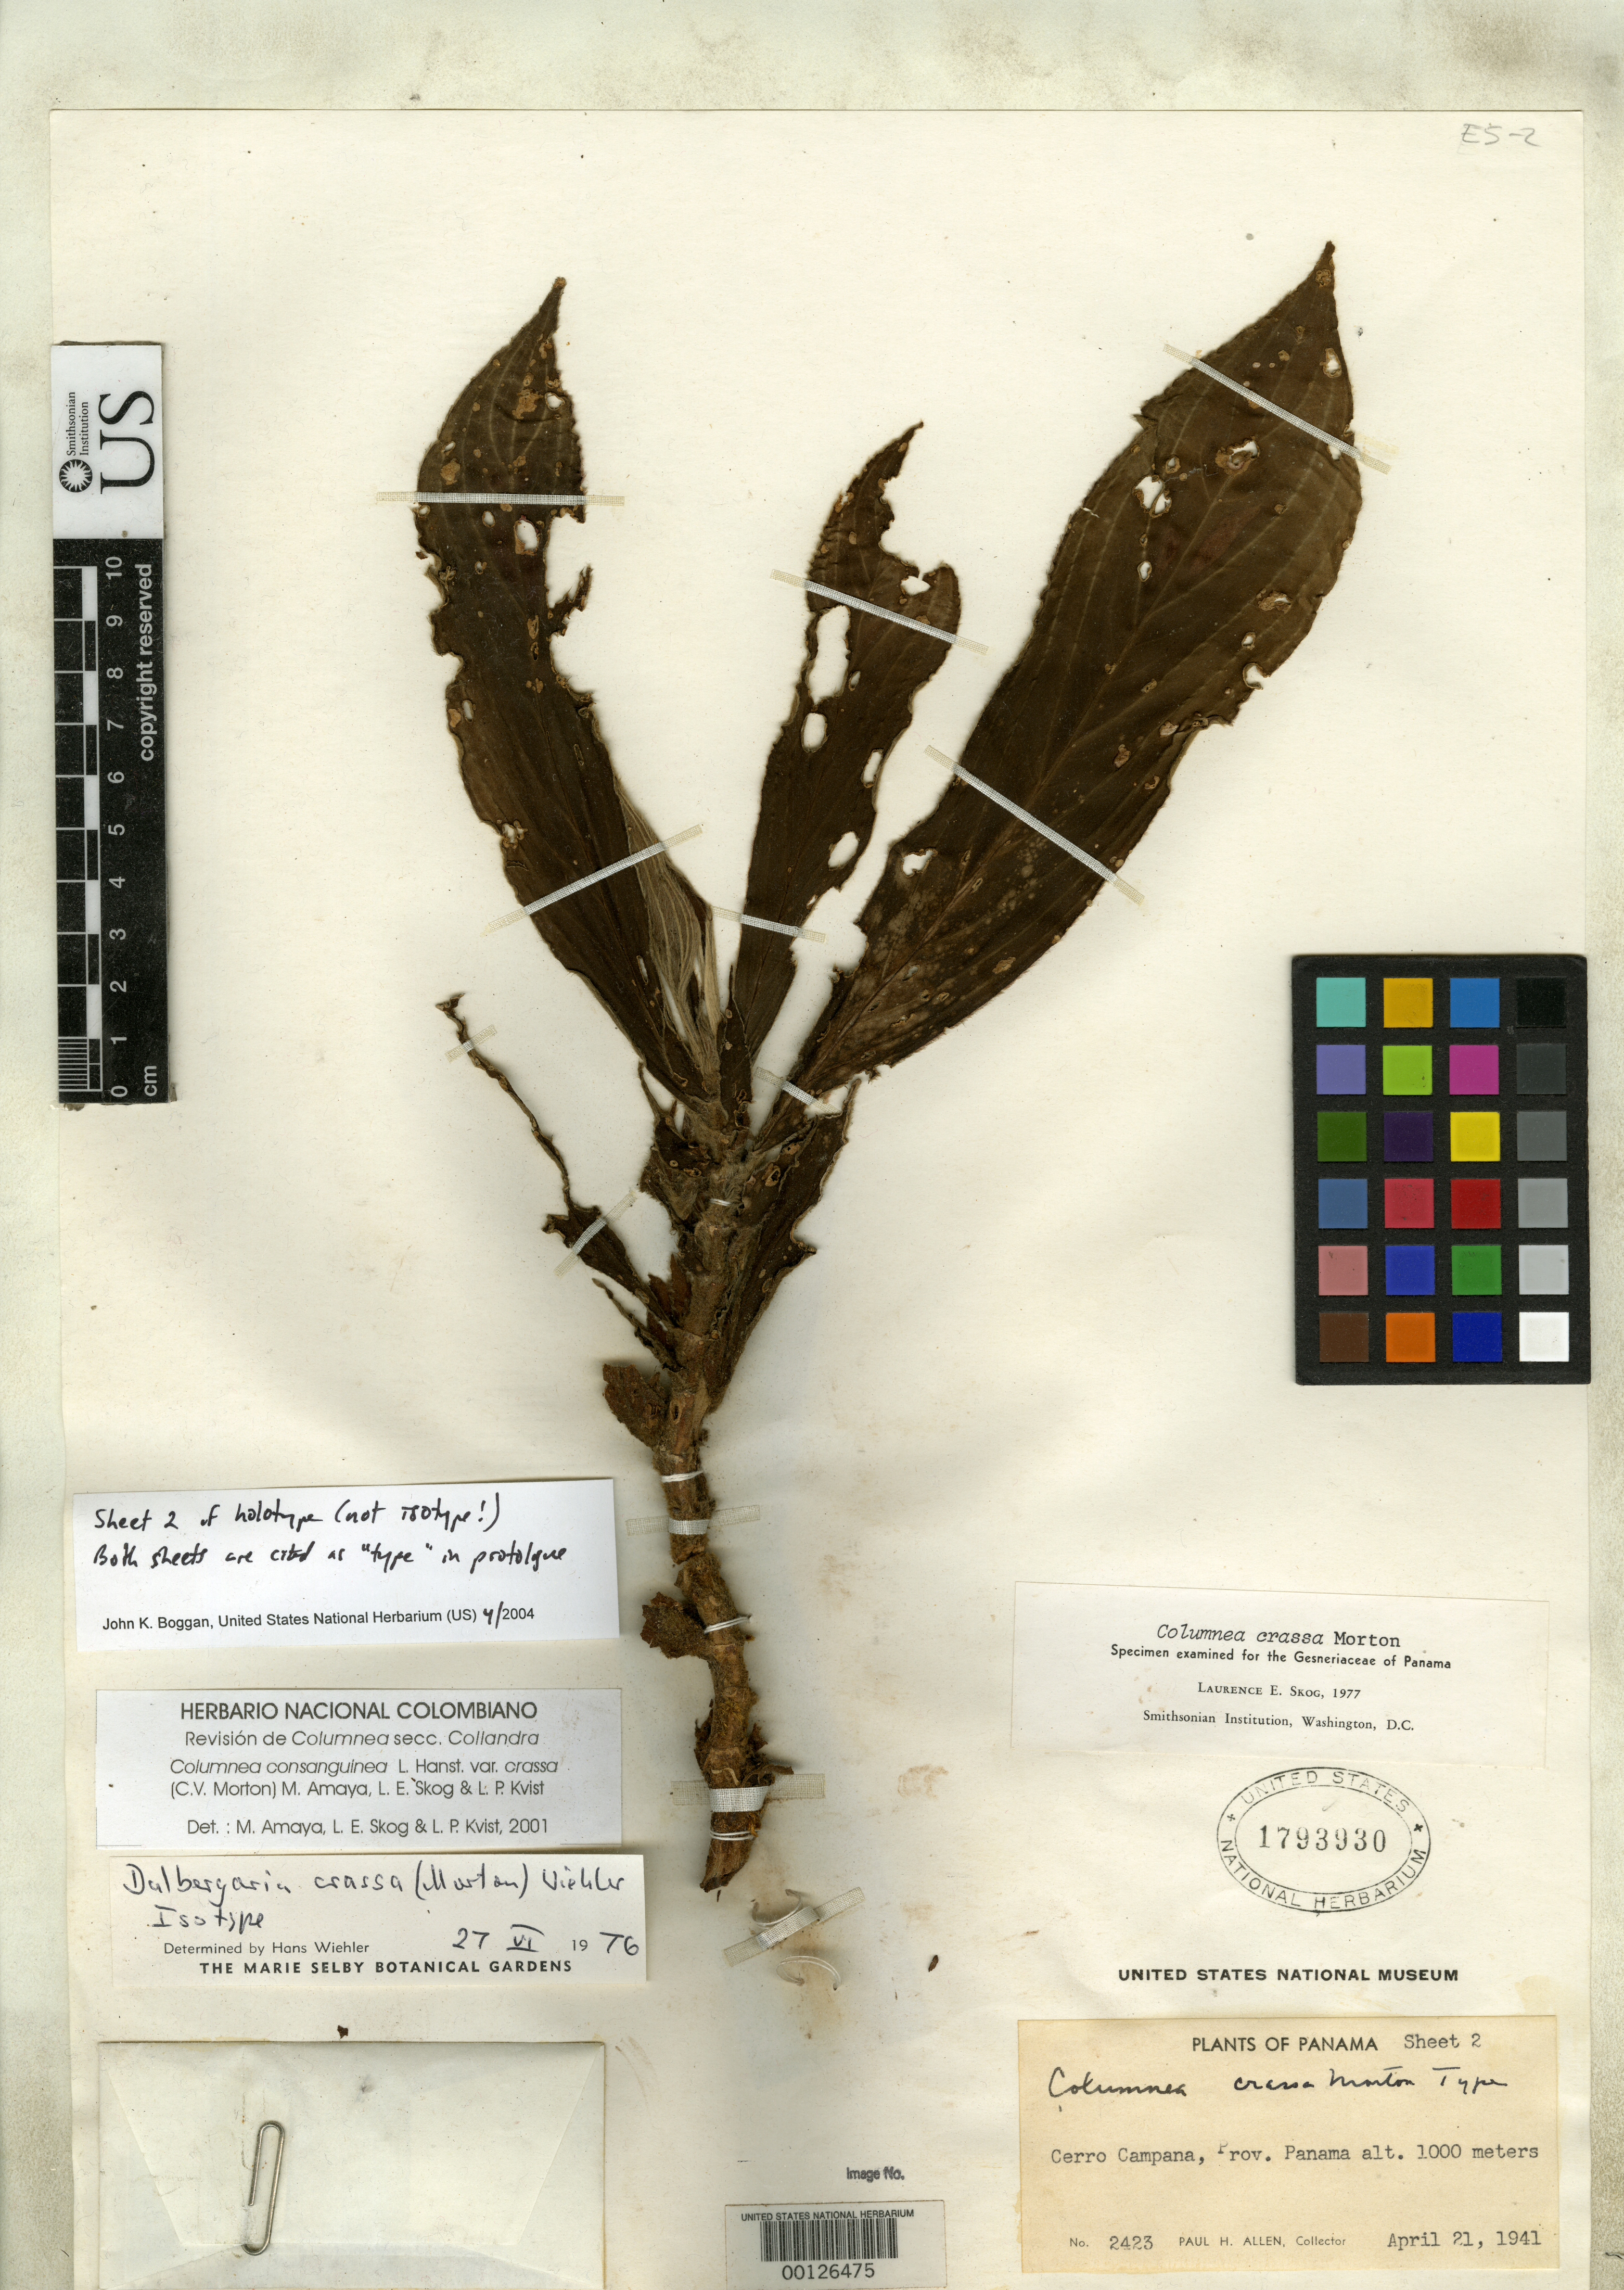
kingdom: Plantae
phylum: Tracheophyta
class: Magnoliopsida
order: Lamiales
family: Gesneriaceae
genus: Columnea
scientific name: Columnea crassa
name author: C.V. Morton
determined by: Skog, Laurence E.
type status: Holotype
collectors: P. H. Allen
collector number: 2423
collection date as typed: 21 Apr 1941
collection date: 1941-04-21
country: Panama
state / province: Panamá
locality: Cerro Campana.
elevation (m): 1000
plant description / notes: Annotated by M. Amaya et al (2001) as Columnea consanguinea var. crassa (comb. & stat. iov. ined.); Sheet 2 [of holotype]. Annotated as "isotype" by Wiehler (1976).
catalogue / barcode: US 1793930